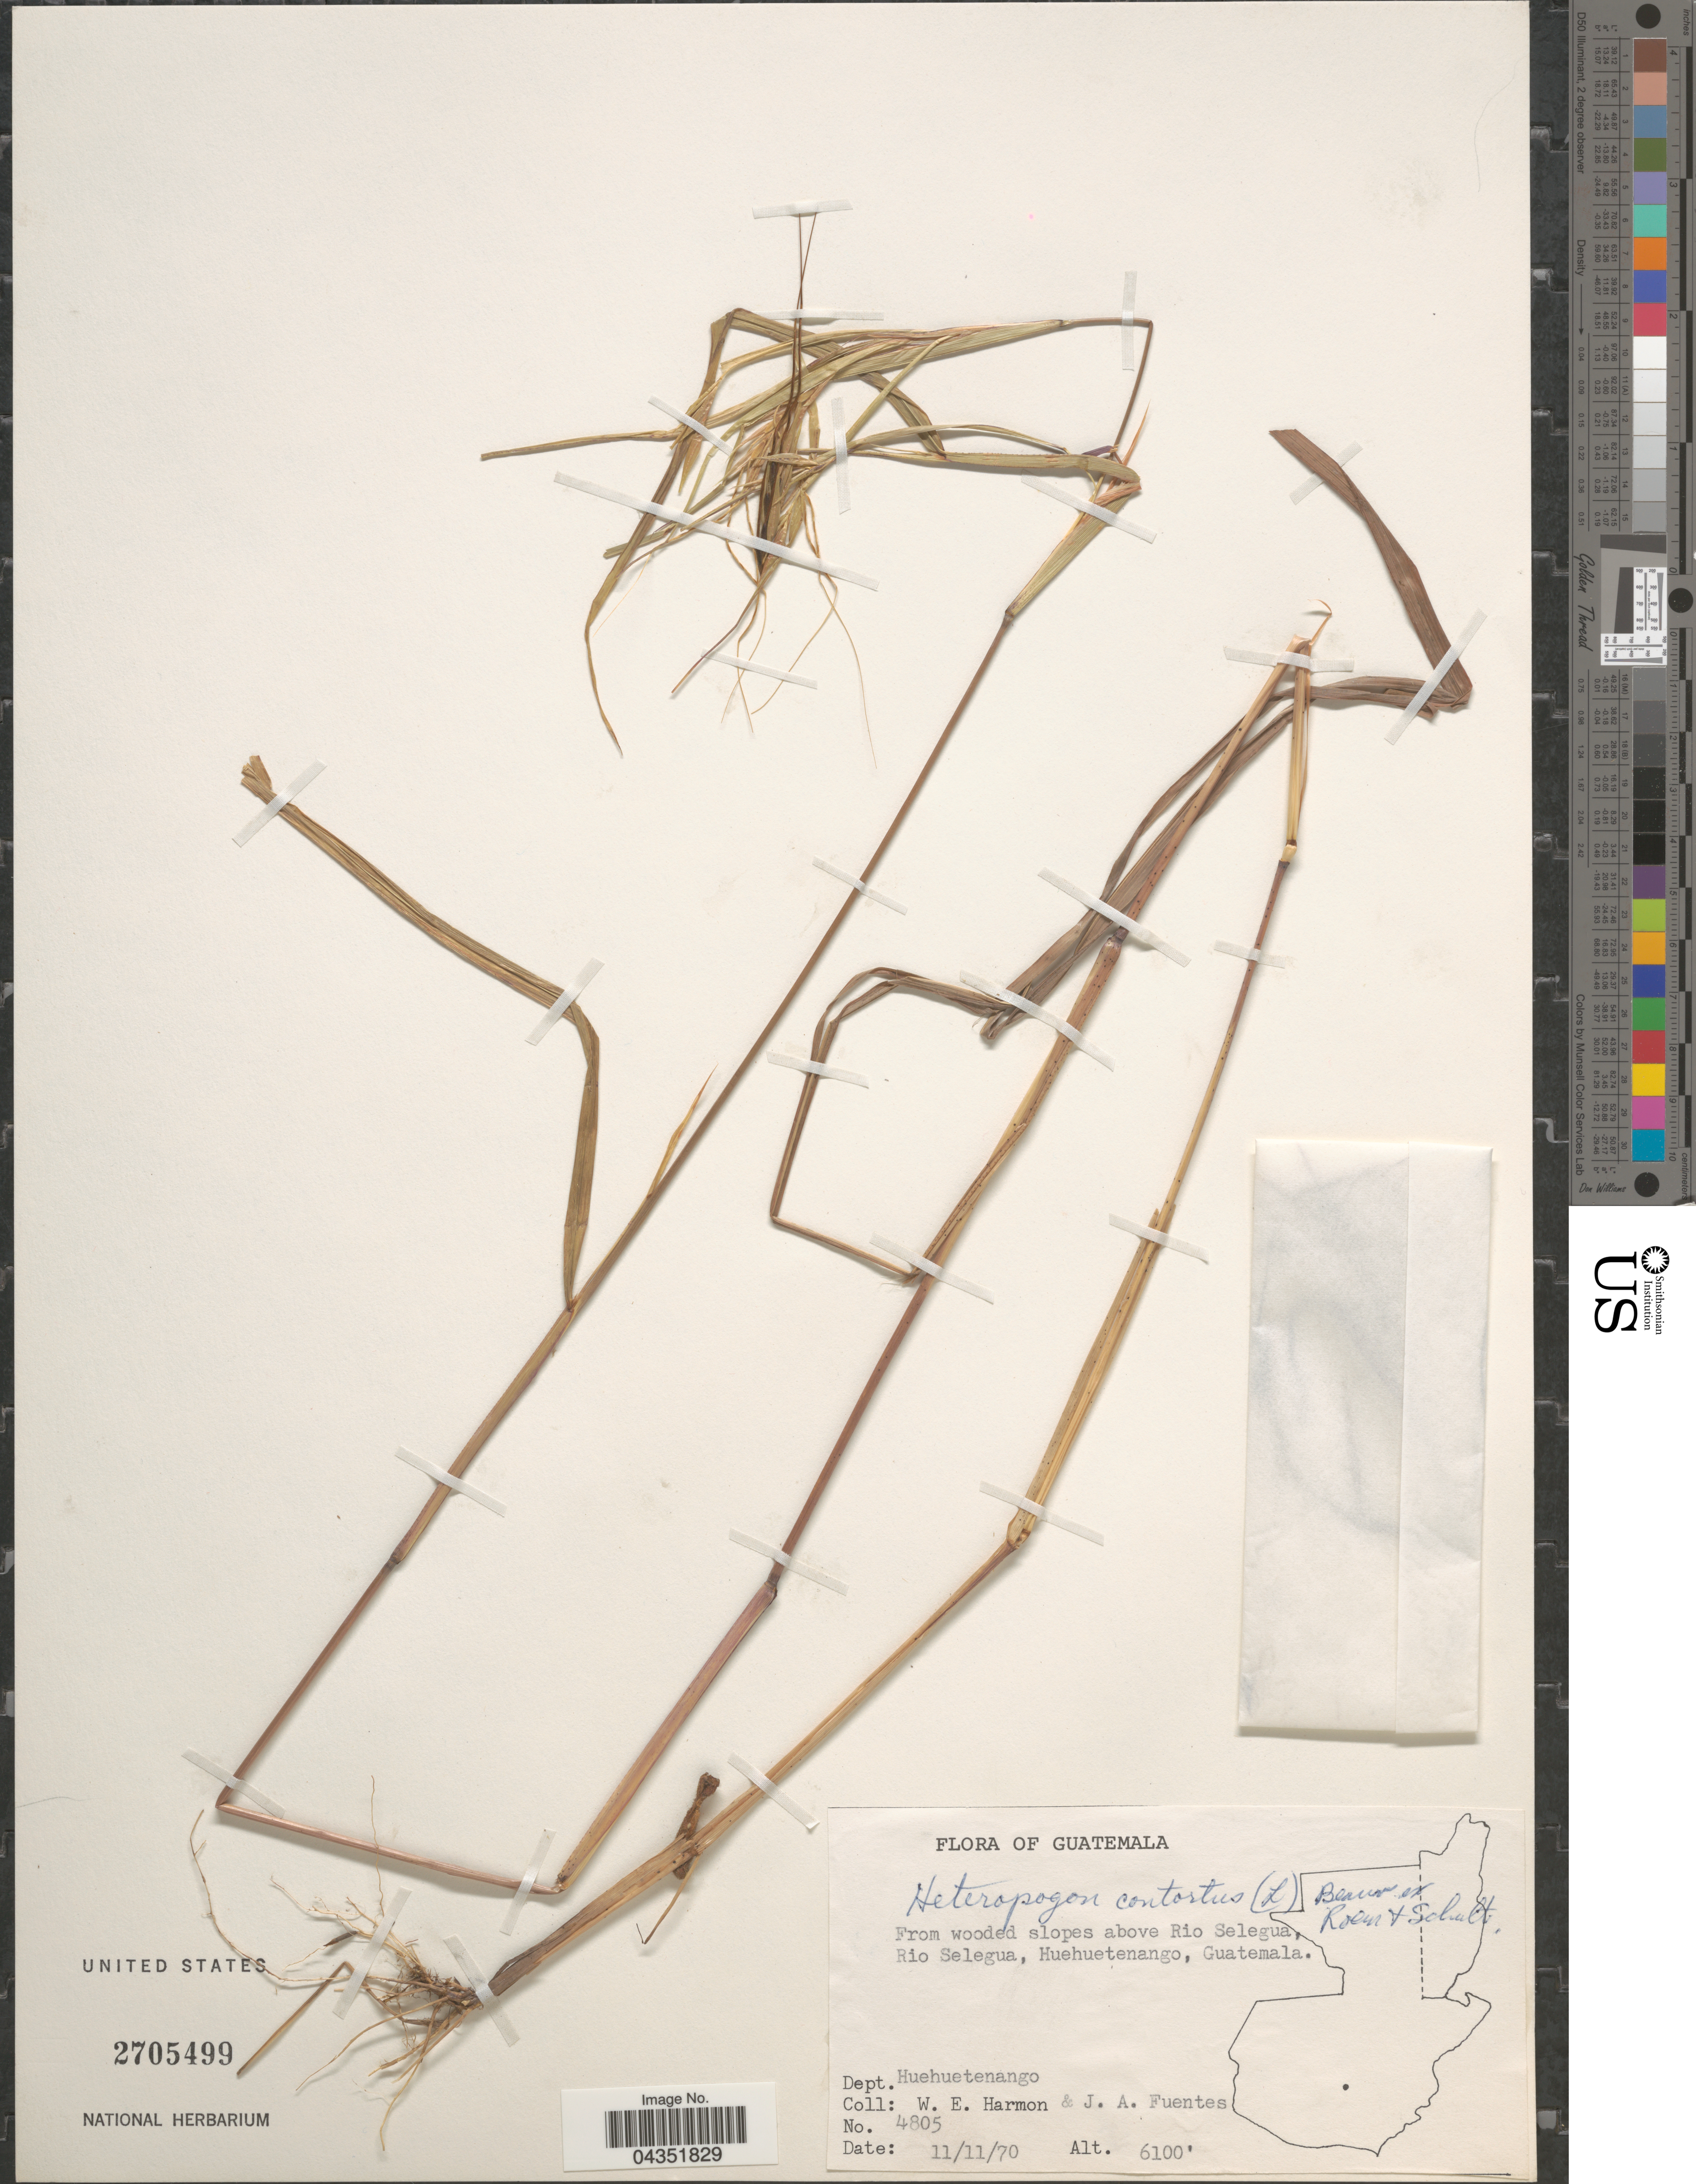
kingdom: Plantae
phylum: Tracheophyta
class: Liliopsida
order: Poales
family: Poaceae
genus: Heteropogon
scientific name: Heteropogon melanocarpus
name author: (Elliott) Benth.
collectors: W. E. Harmon & J. Fuentes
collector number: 4805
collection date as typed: Transcribed d/m/y: 11/11/70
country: Guatemala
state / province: Huehuetenango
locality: From wooded slopes above Rio Selegua, Rio Selegua, Huehuetenango. Dept. Huehuetenango.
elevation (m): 1859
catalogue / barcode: US 2705499